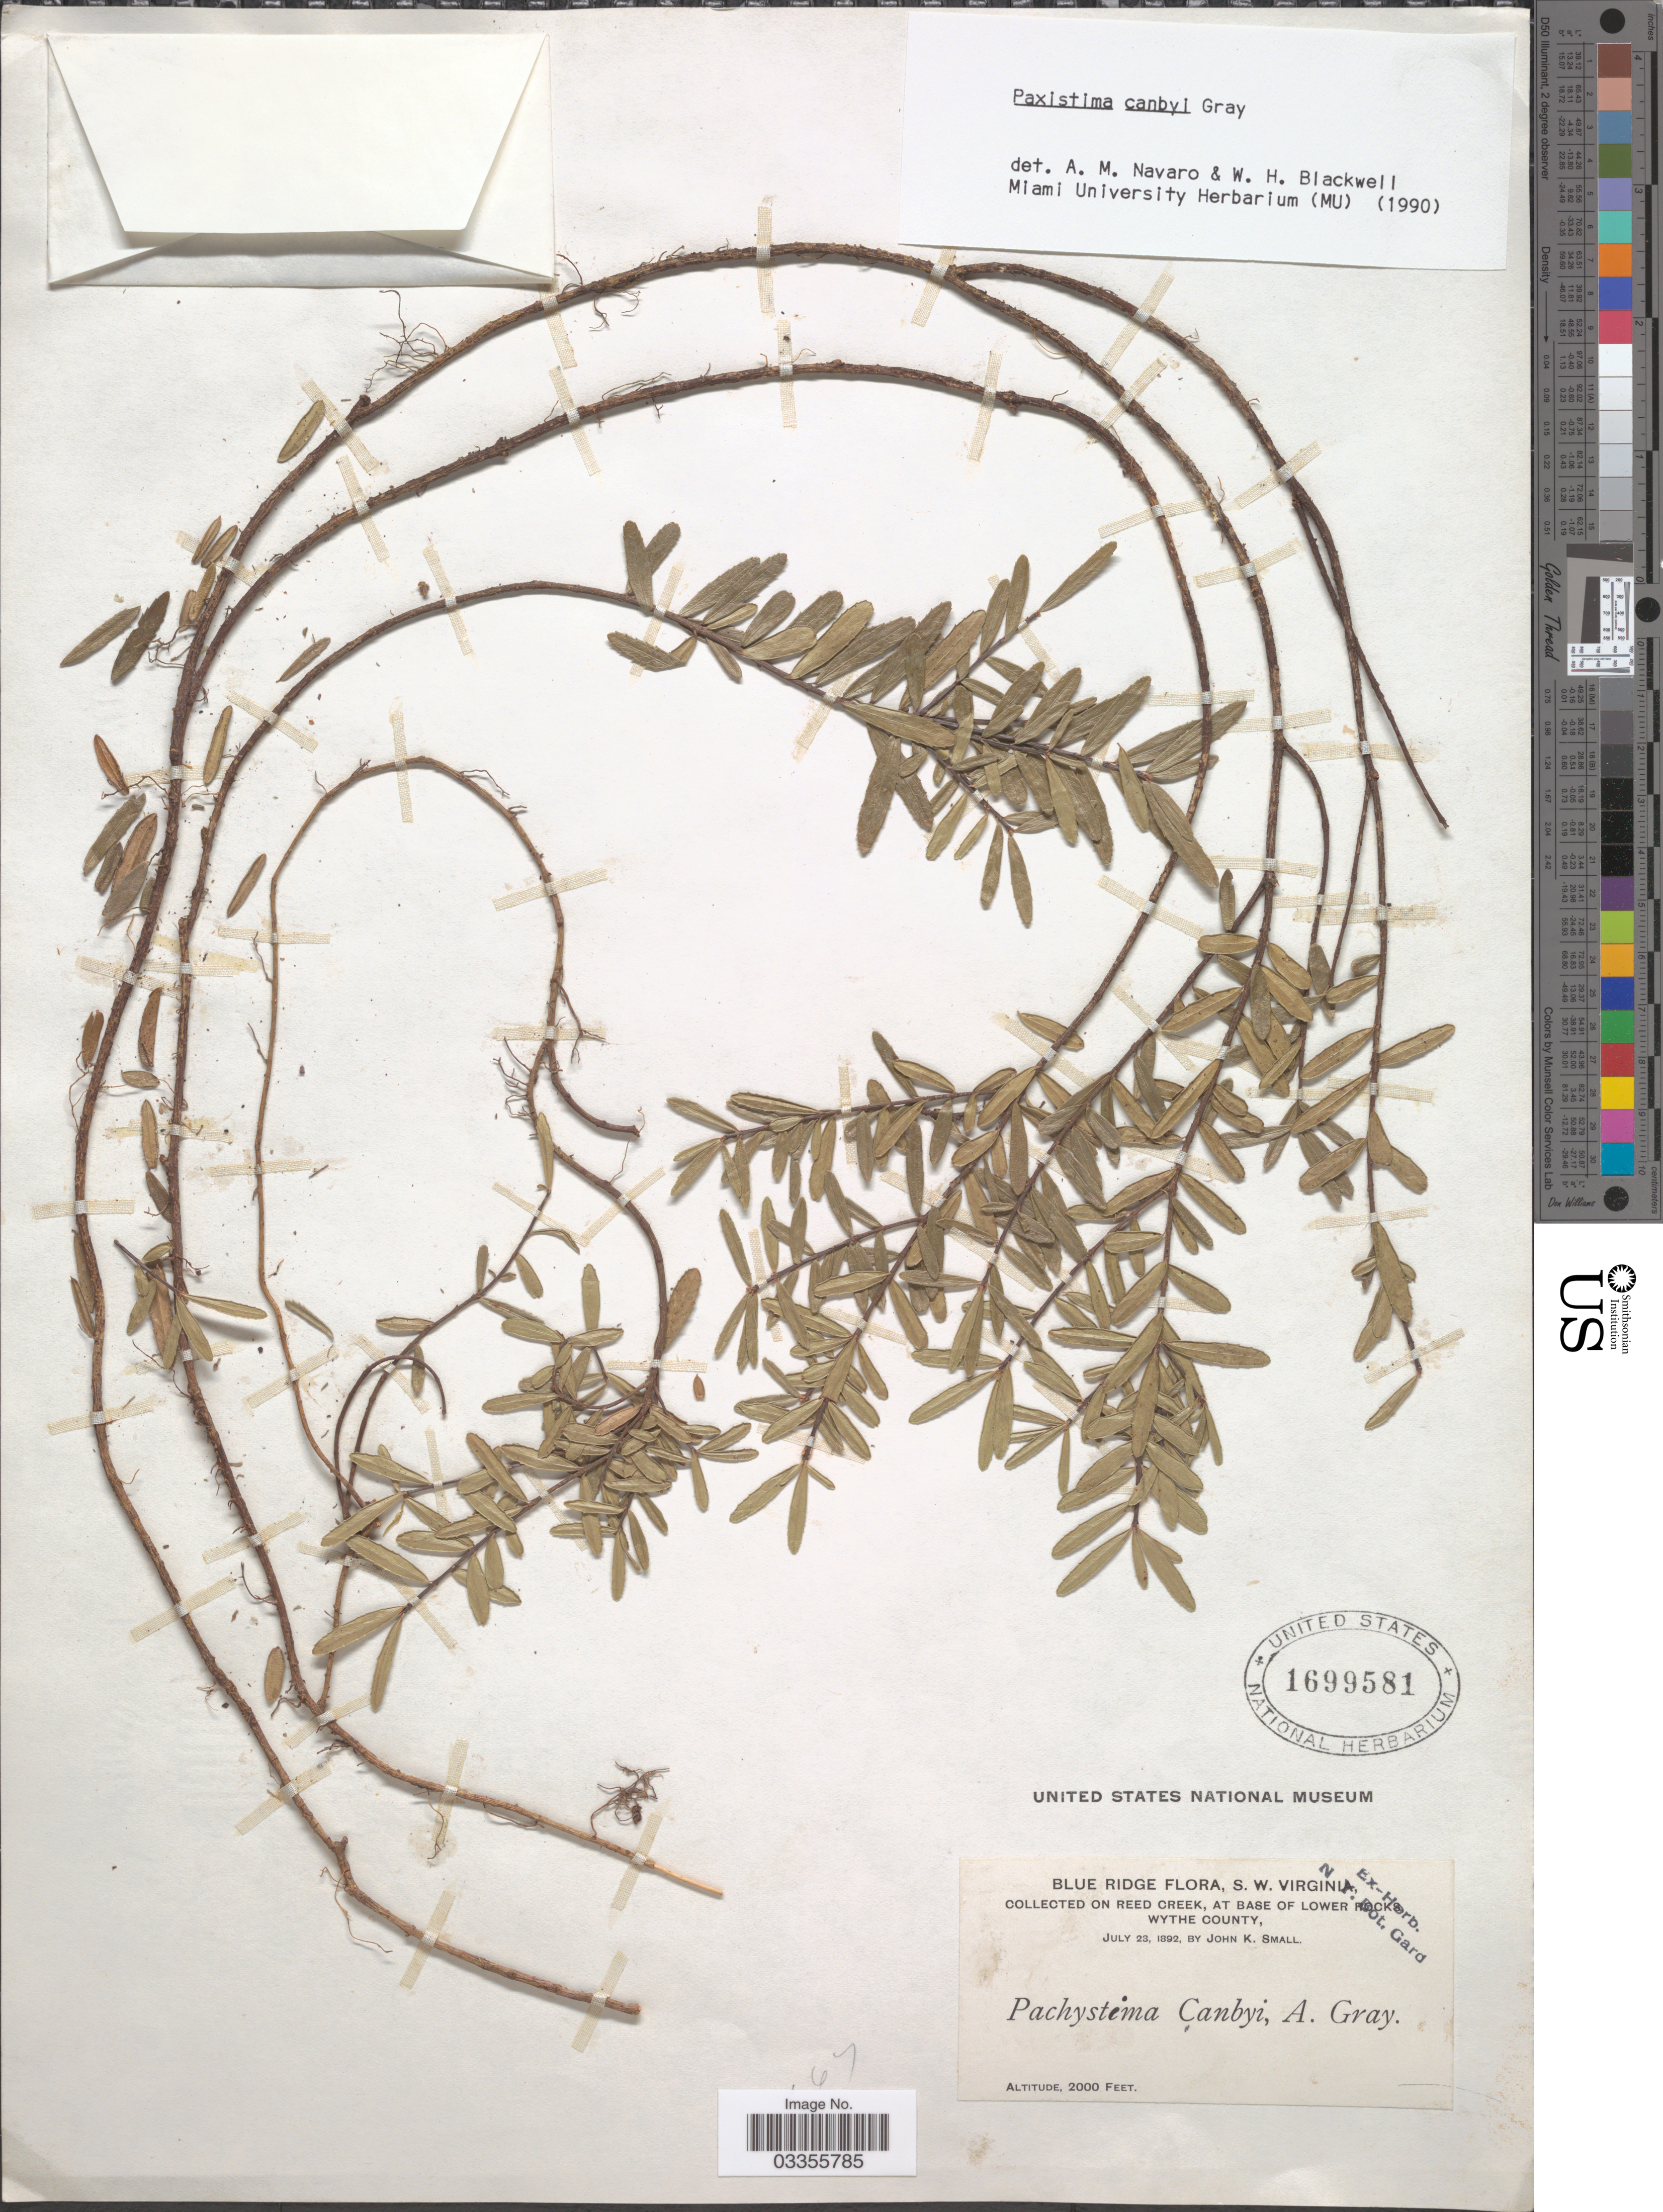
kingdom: Plantae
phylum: Tracheophyta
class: Magnoliopsida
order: Celastrales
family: Celastraceae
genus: Paxistima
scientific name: Paxistima canbyi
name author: A. Gray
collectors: J. K. Small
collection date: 1892-07-23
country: United States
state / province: Virginia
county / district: Wythe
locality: Blue Ridge. S. W. Virginia. On Reed Creek, at base of Lower Rocks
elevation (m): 610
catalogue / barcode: US 1699581